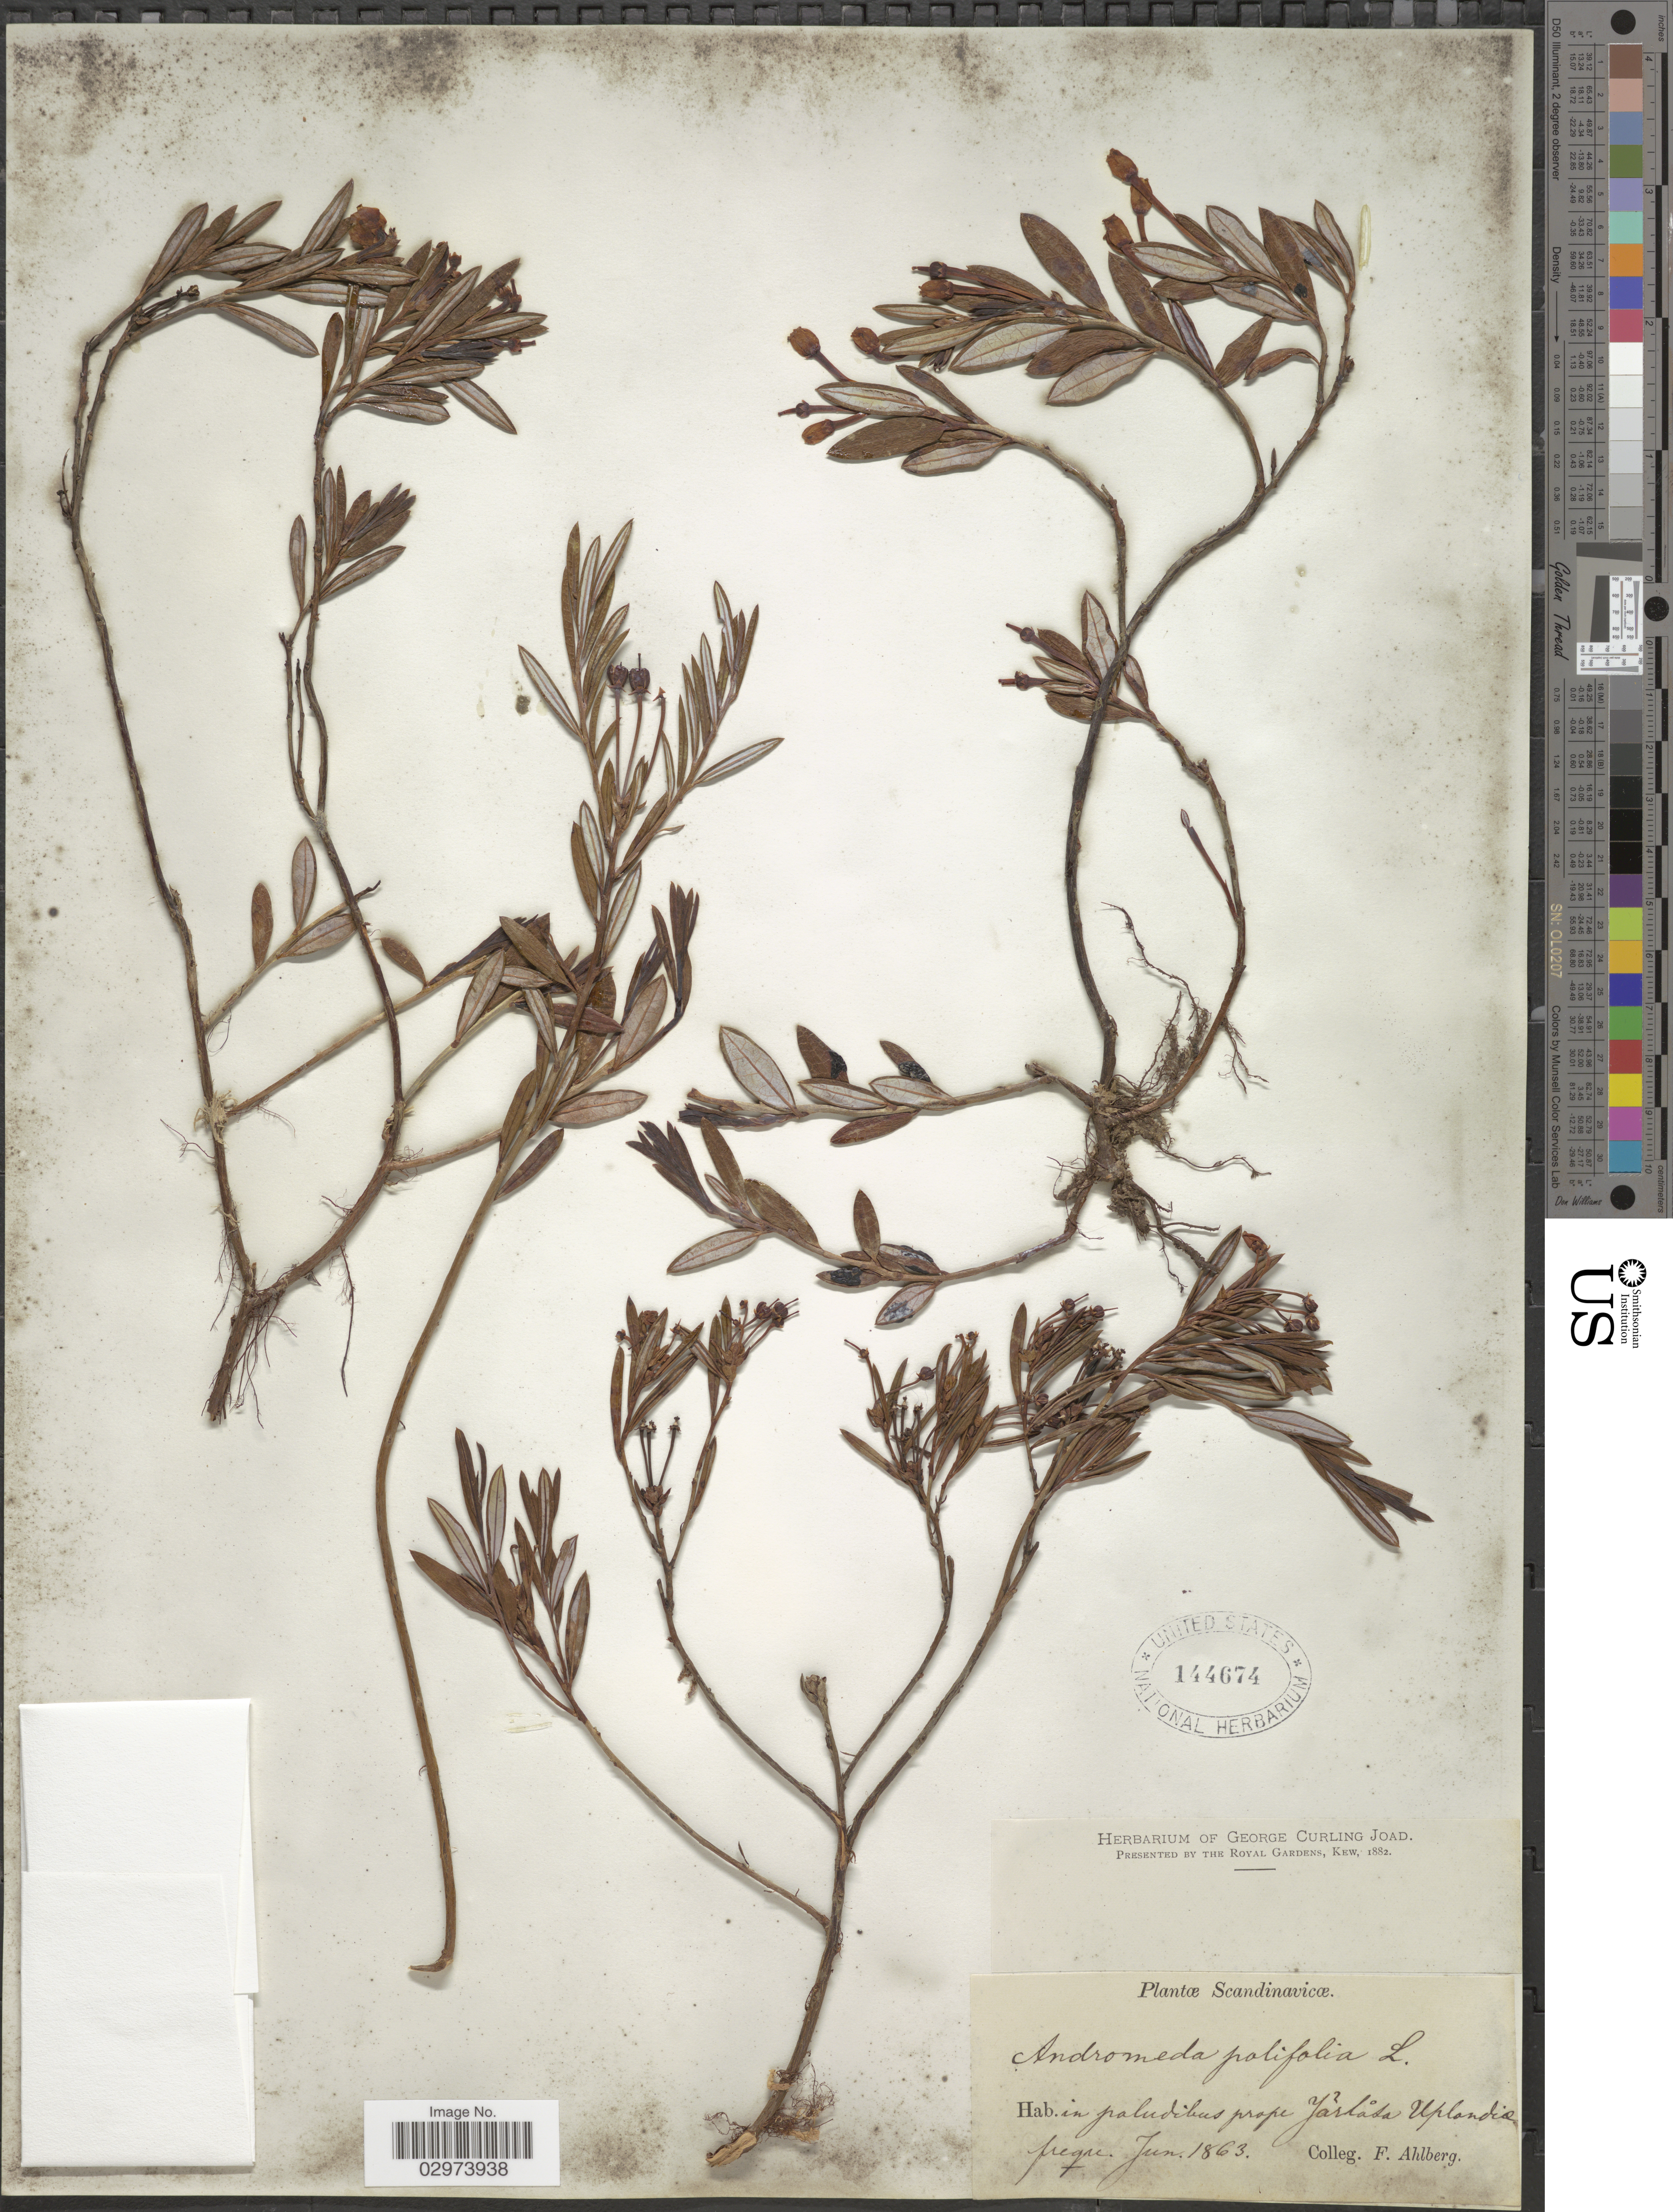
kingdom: Plantae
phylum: Tracheophyta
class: Magnoliopsida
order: Ericales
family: Ericaceae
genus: Andromeda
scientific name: Andromeda polifolia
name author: L.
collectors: F. Ahlberg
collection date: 1863-06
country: Sweden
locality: Scandinavicæ. In paludibus prope Yarlåsa Uplandia.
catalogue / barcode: US 144674